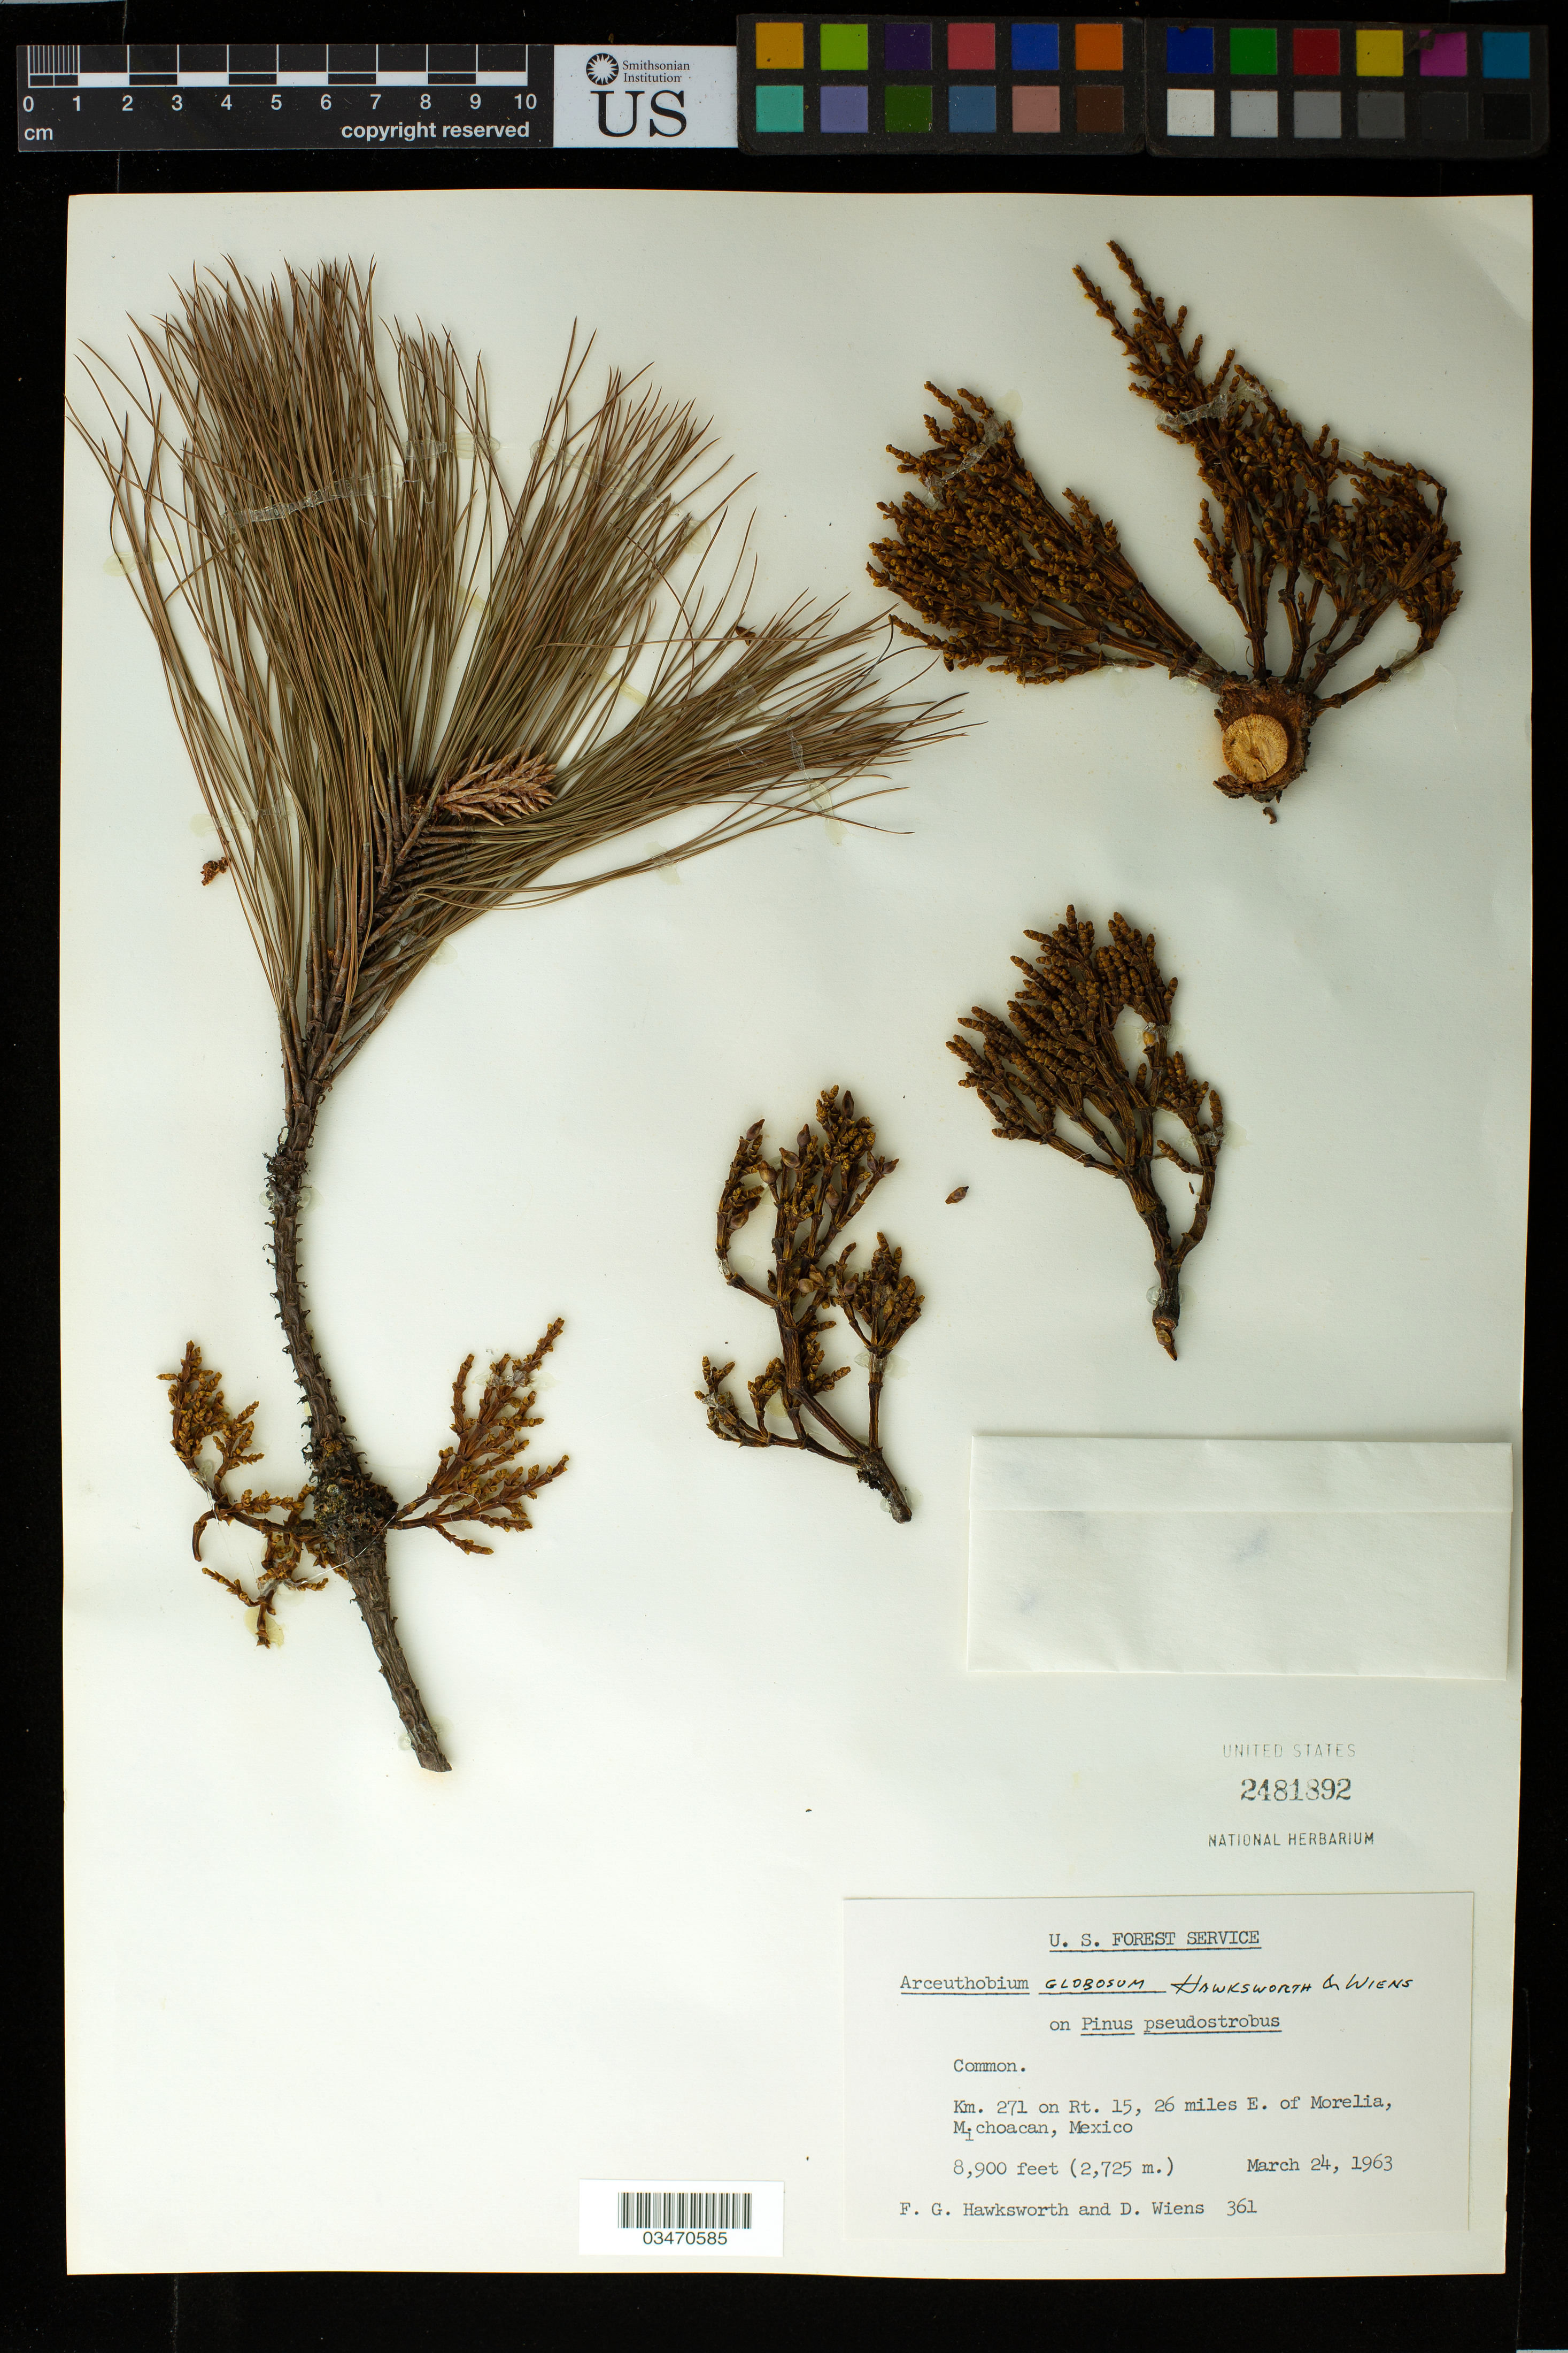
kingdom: Plantae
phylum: Tracheophyta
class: Magnoliopsida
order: Santalales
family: Viscaceae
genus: Arceuthobium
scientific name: Arceuthobium globosum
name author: Hawksw. & Wiens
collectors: F. G. Hawksworth & D. Wiens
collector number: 361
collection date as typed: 24 Mar 1963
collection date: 1963-03-24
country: Mexico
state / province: Michoacan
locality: Km 271 on Rte 15, 26 mi E of Morelia.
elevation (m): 2713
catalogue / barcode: US 2481892